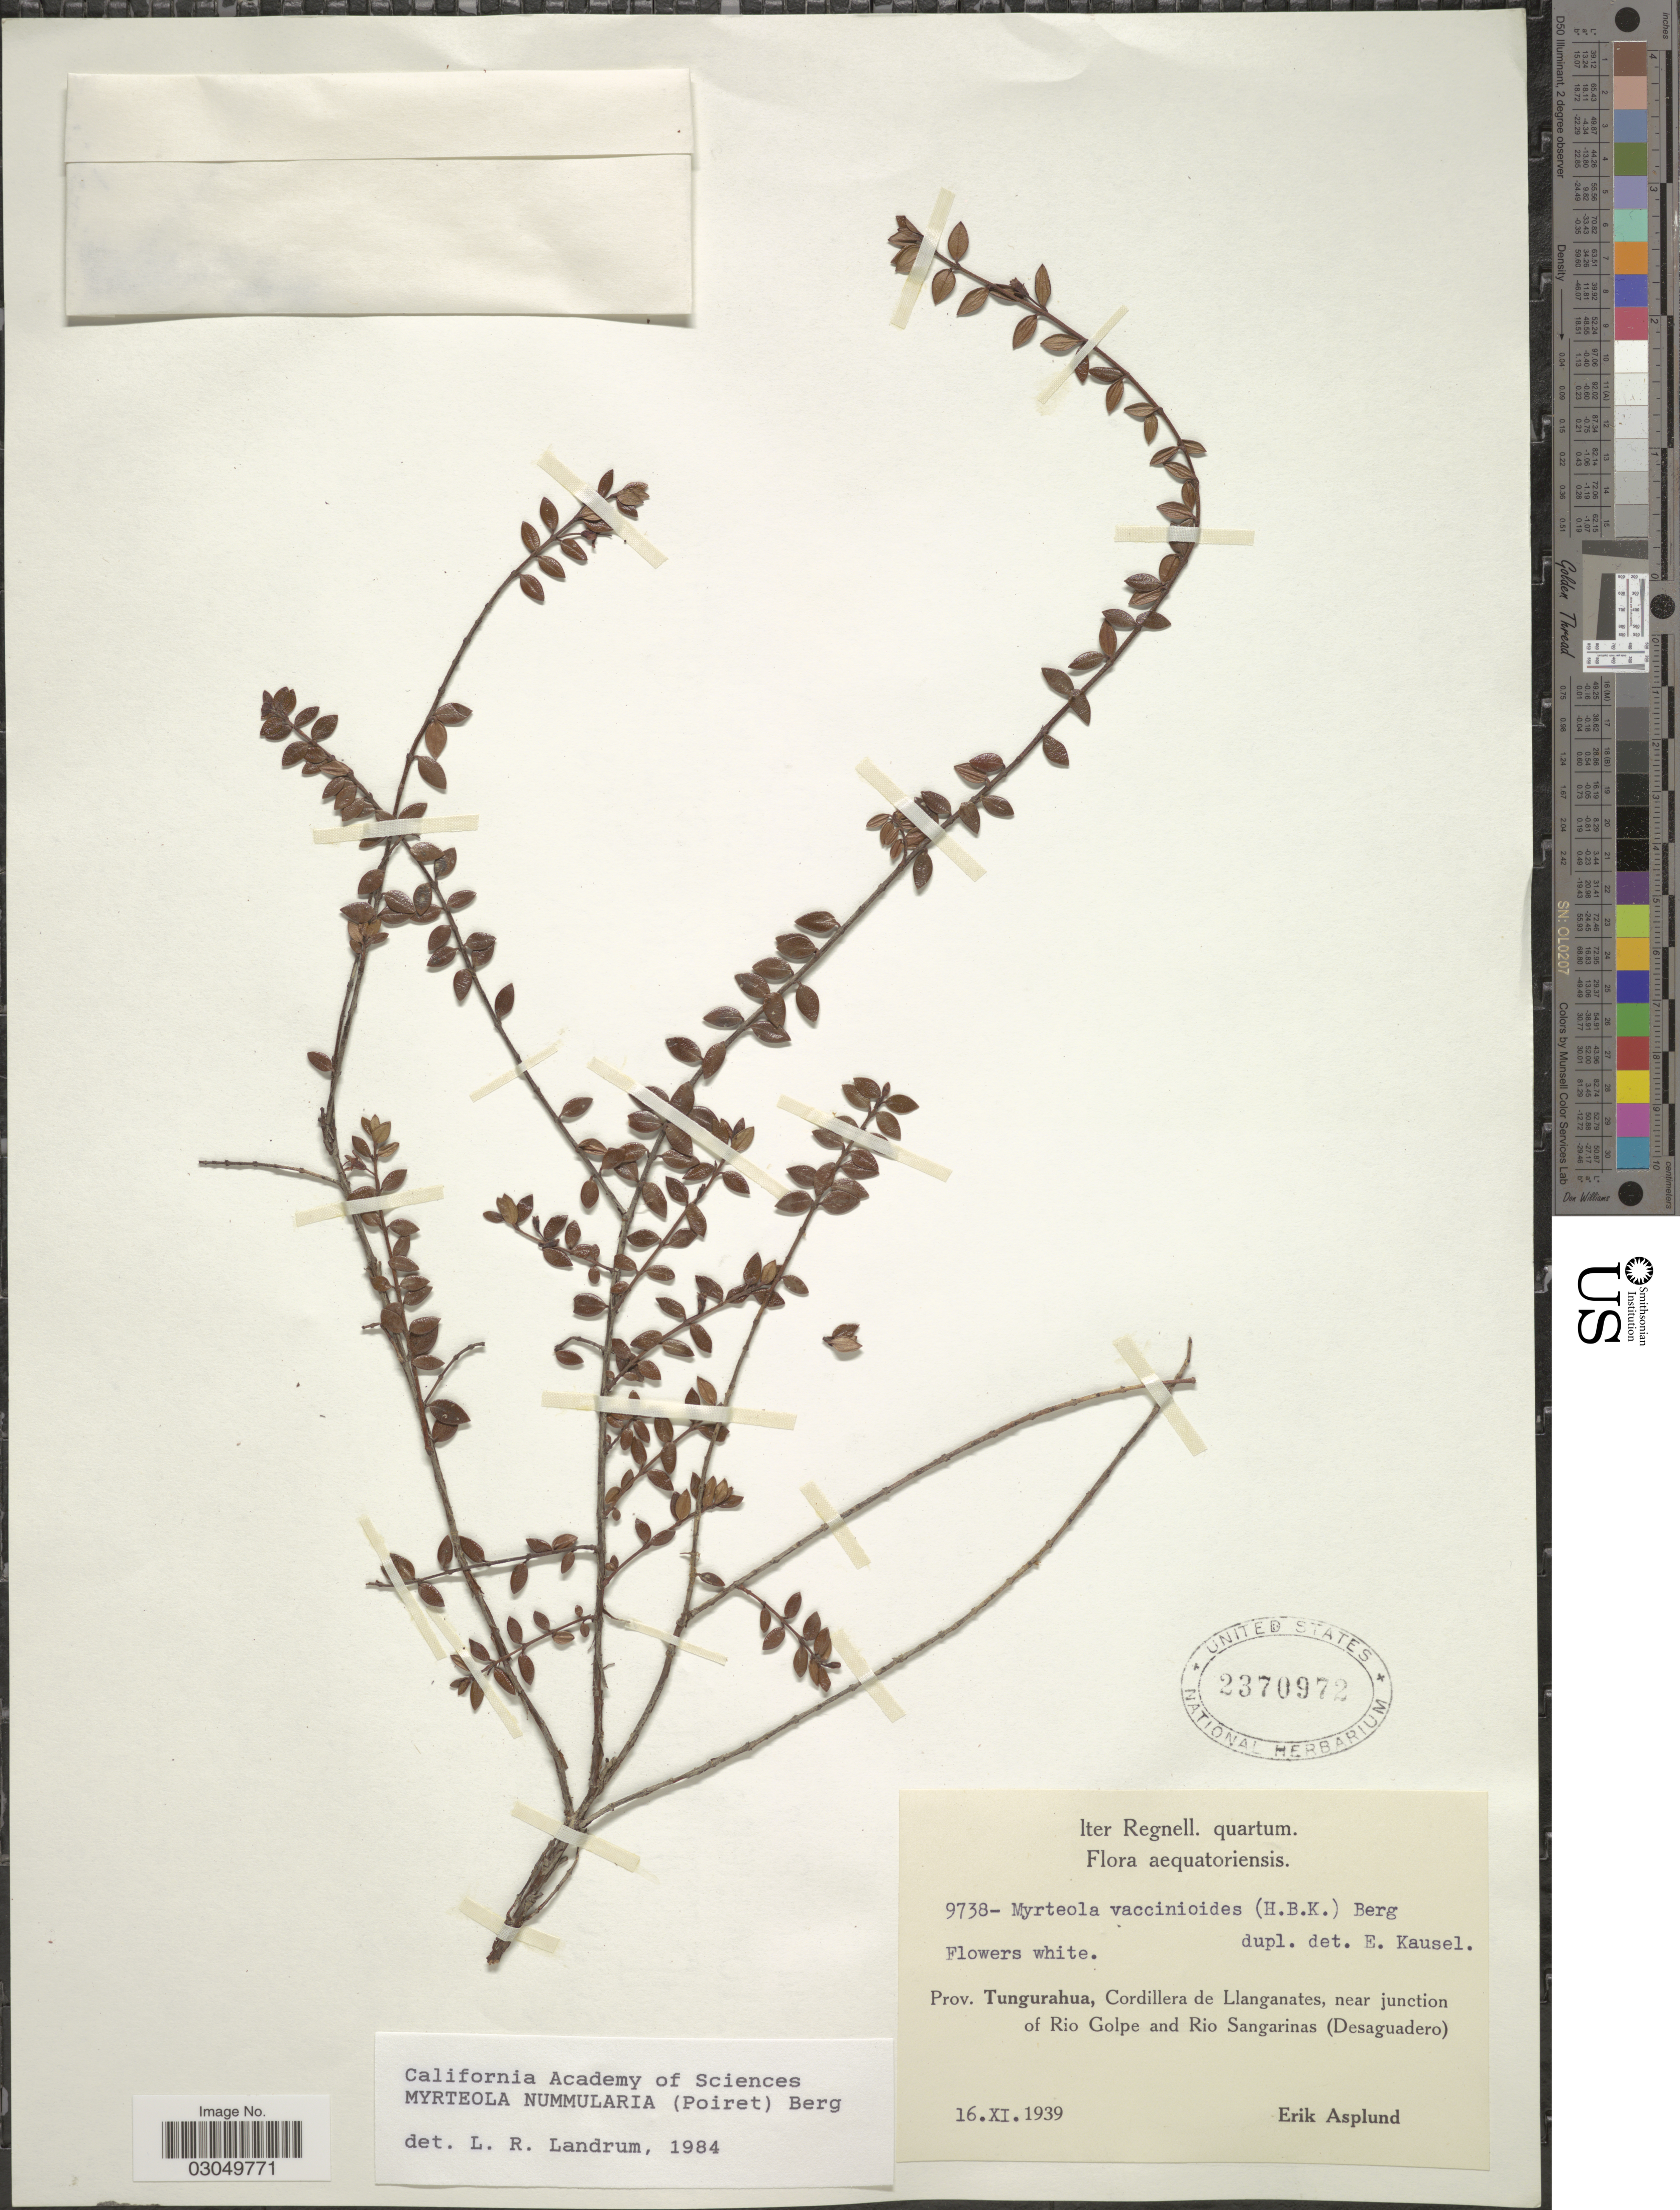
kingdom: Plantae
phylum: Tracheophyta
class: Magnoliopsida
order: Myrtales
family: Myrtaceae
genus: Myrteola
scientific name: Myrteola nummularia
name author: (Lam.) O. Berg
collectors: E. Asplund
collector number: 9738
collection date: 1939-11-16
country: Ecuador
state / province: Tungurahua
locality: Cordillera de Llanganates, near junction of Rio Golpe and Rio Sangarinas (Desaguadero).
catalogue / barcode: US 2370972